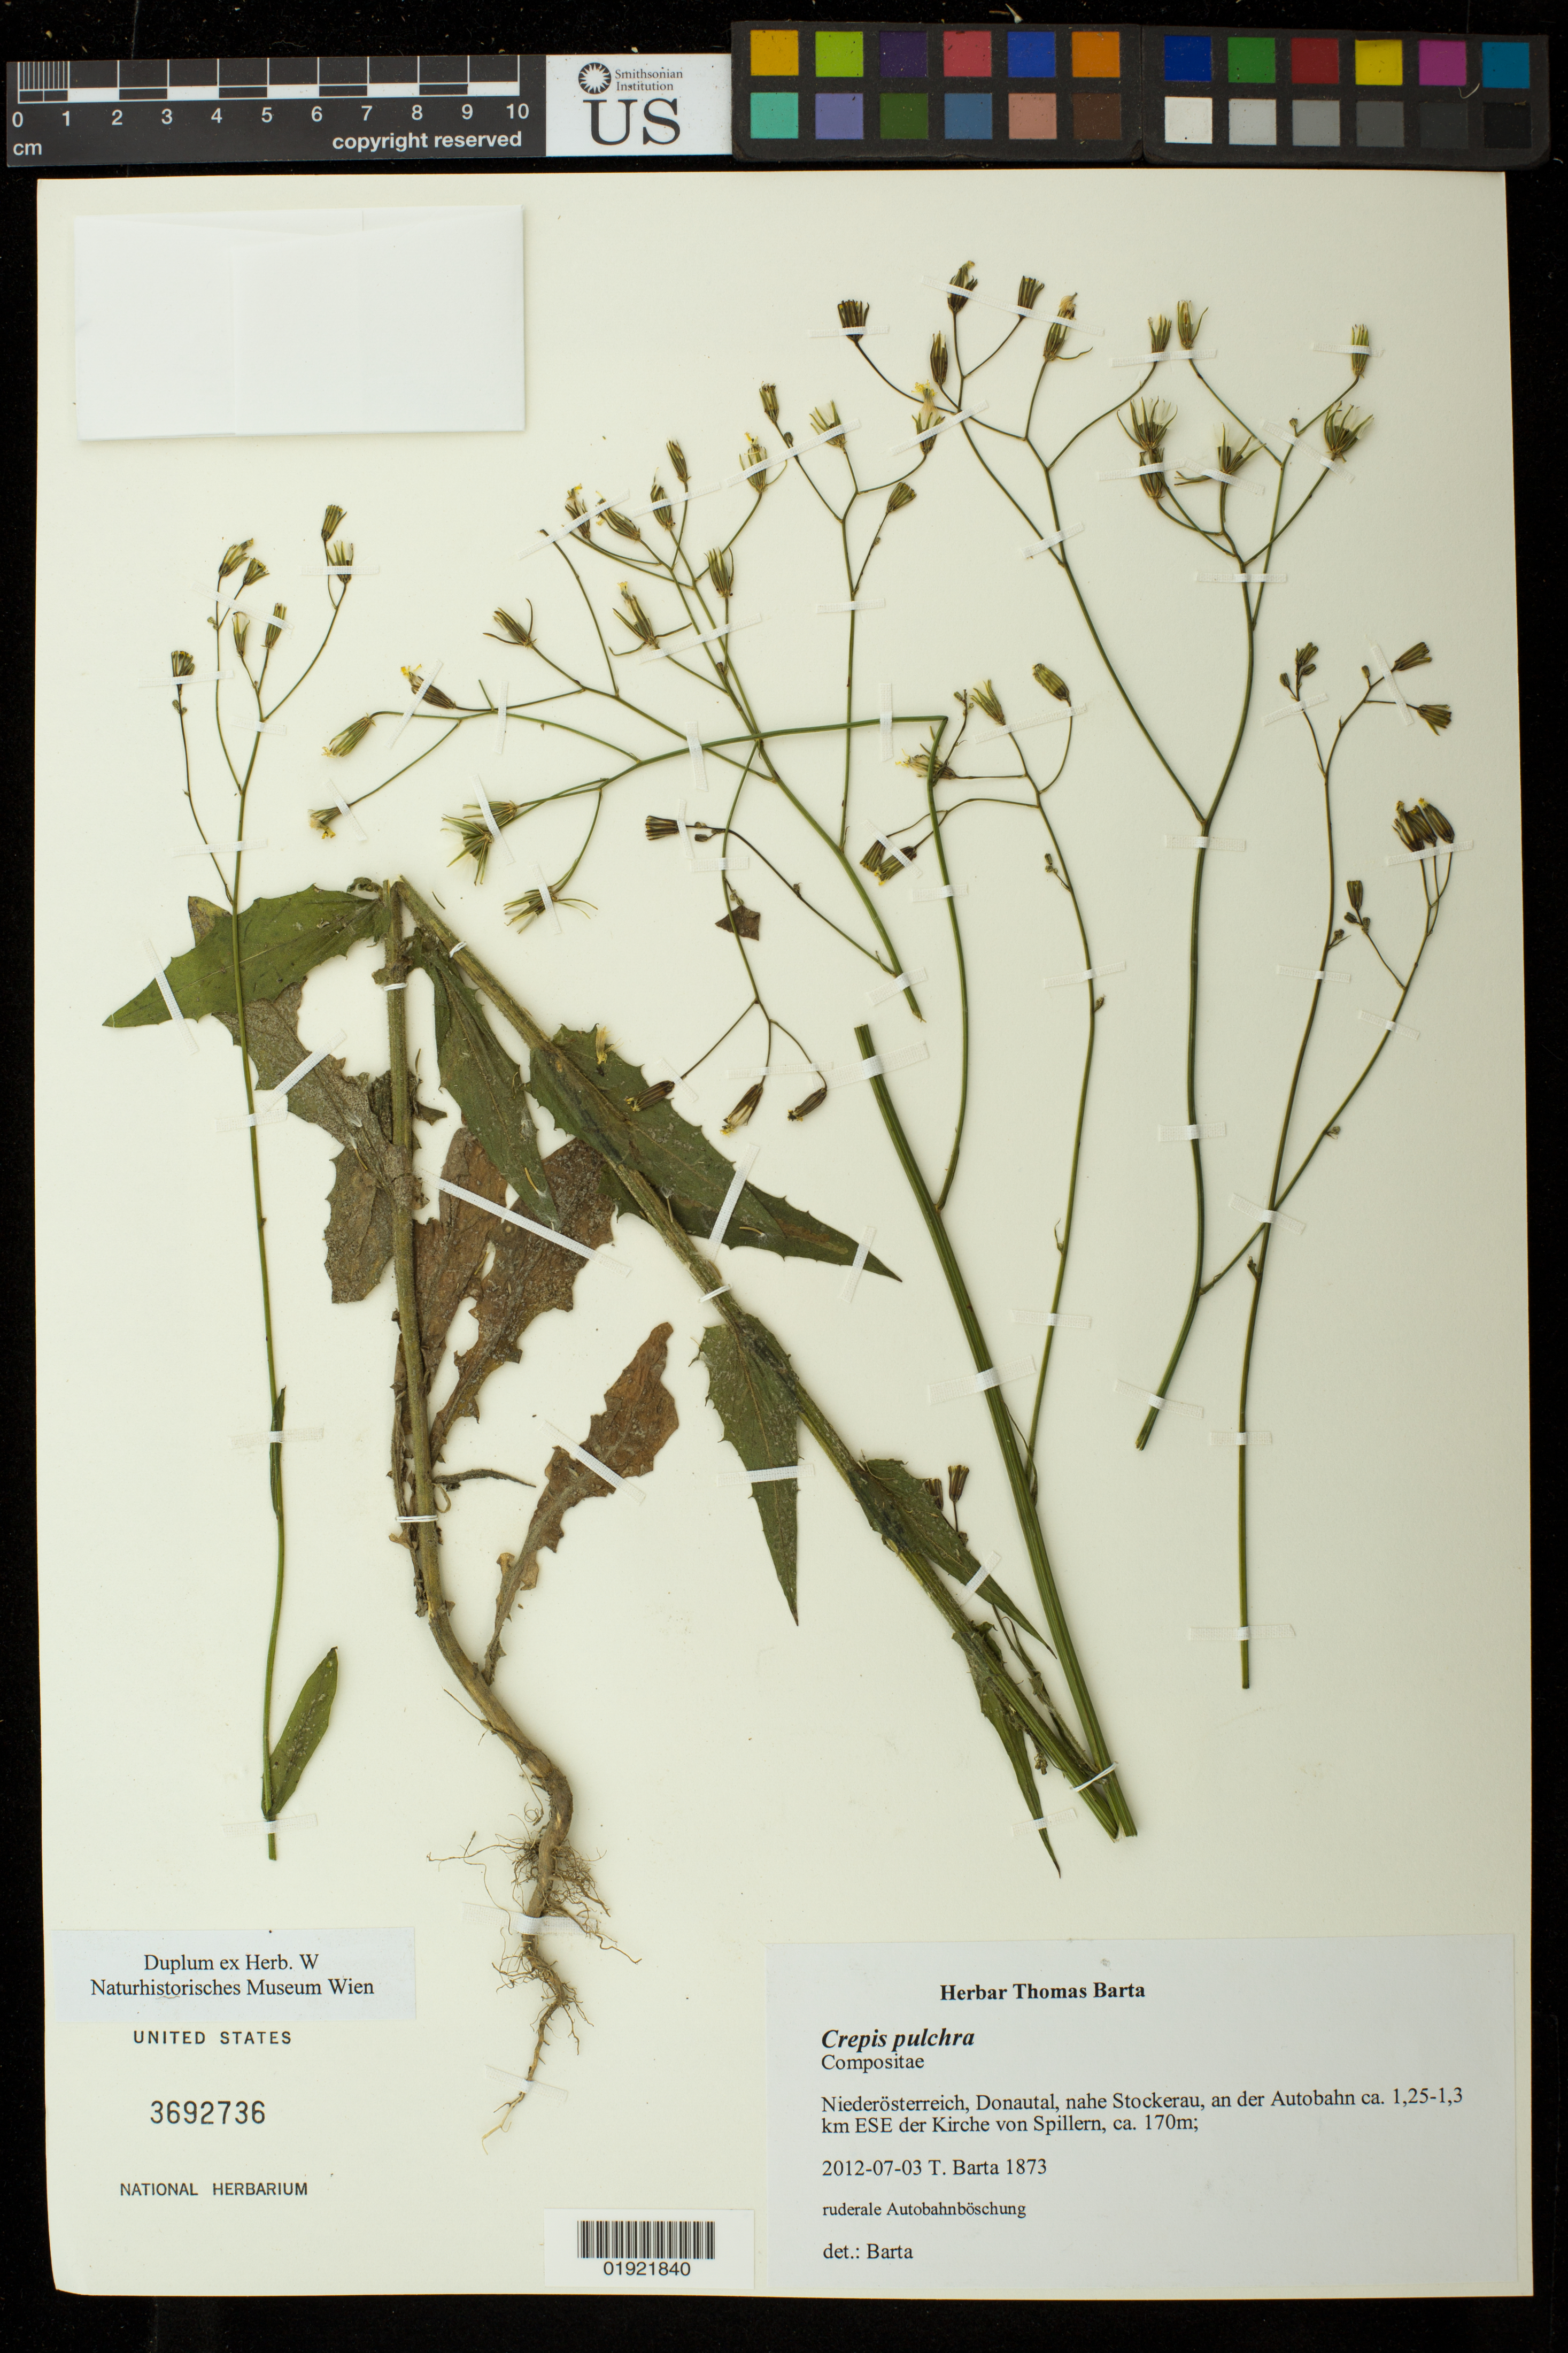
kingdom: Plantae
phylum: Tracheophyta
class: Magnoliopsida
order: Asterales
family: Asteraceae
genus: Crepis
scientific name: Crepis pulchra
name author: L.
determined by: Barta, Thomas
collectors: T. Barta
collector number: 1873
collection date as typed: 2012-07-03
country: Austria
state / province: Niederosterreich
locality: Niederosterreich, Donautal, nahe Stockerau, an der Autobahn ca. 1,25-1,3 km ESE der Kirche von Spillern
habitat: ruderale Autobahnböschung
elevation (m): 170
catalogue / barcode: US 3692736